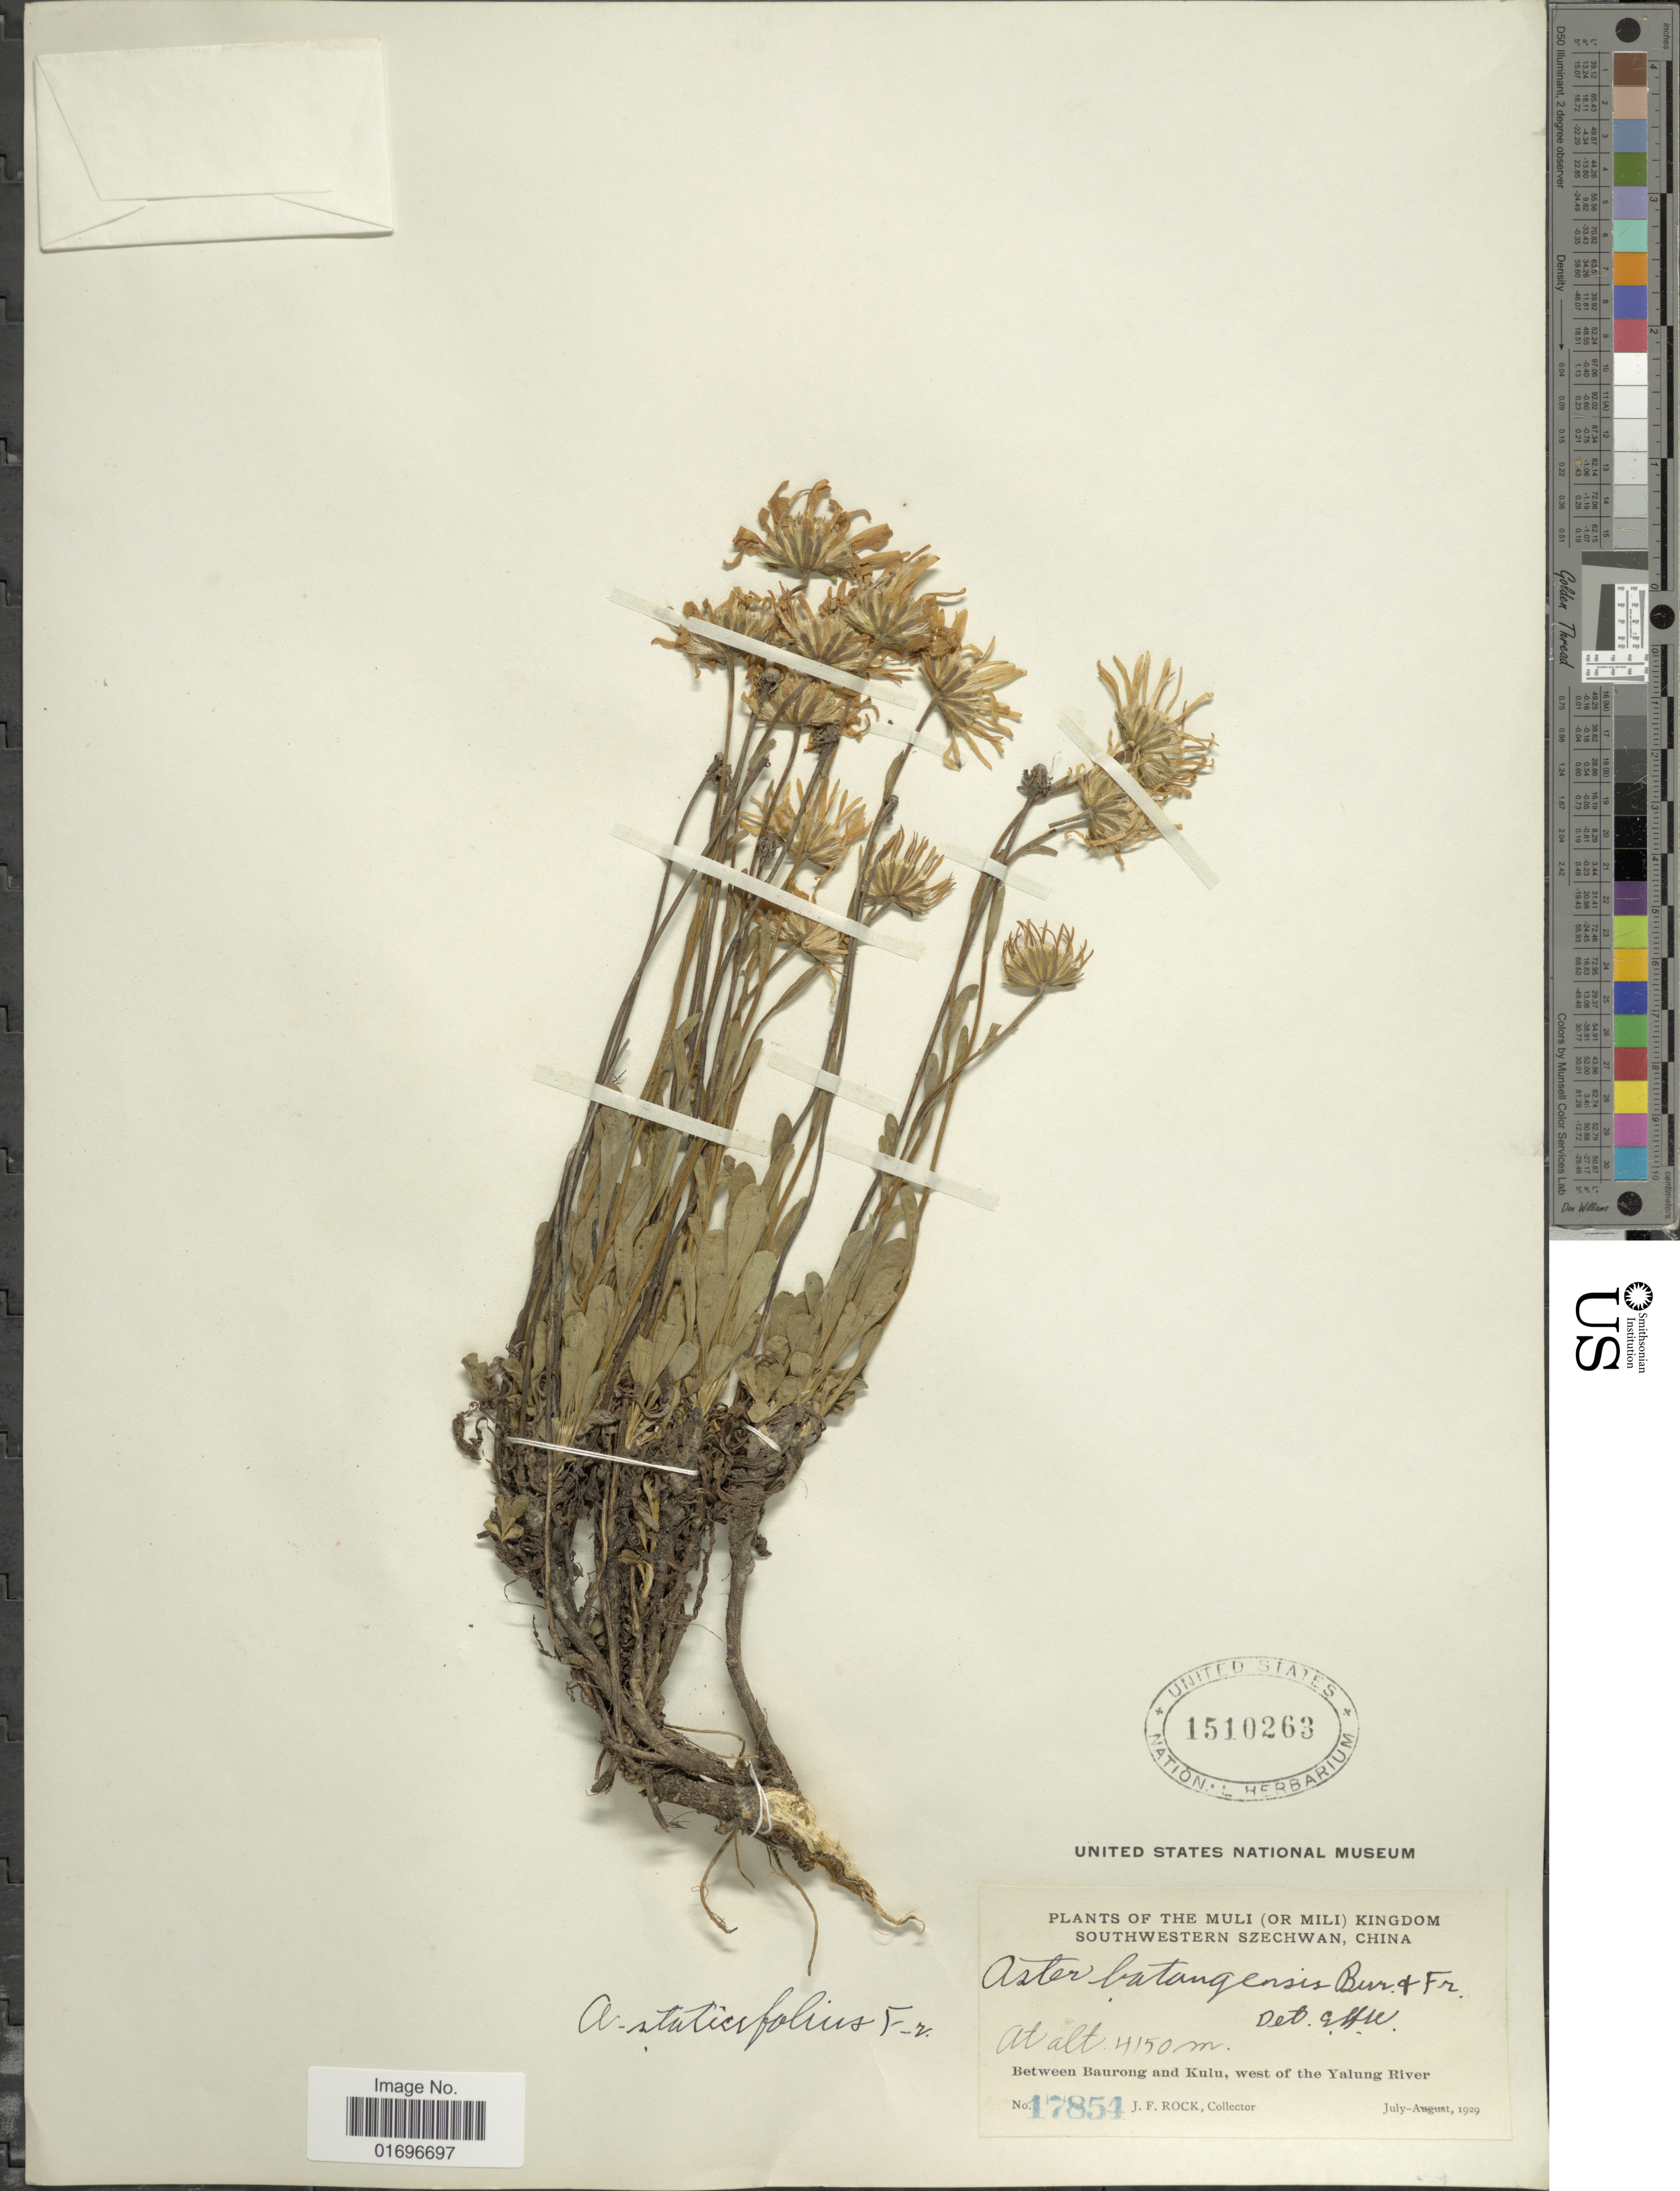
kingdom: Plantae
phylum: Tracheophyta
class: Magnoliopsida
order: Asterales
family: Asteraceae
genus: Aster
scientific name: Aster staticifolius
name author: Franch.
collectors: J. Rock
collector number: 17854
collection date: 1929-07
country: China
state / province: Sichuan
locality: Muli (or Mili) Kingdom. Southwestern Szechwan, China. Between baurong and Kuiu, west of the Yalung River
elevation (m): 4150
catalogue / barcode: US 1510263